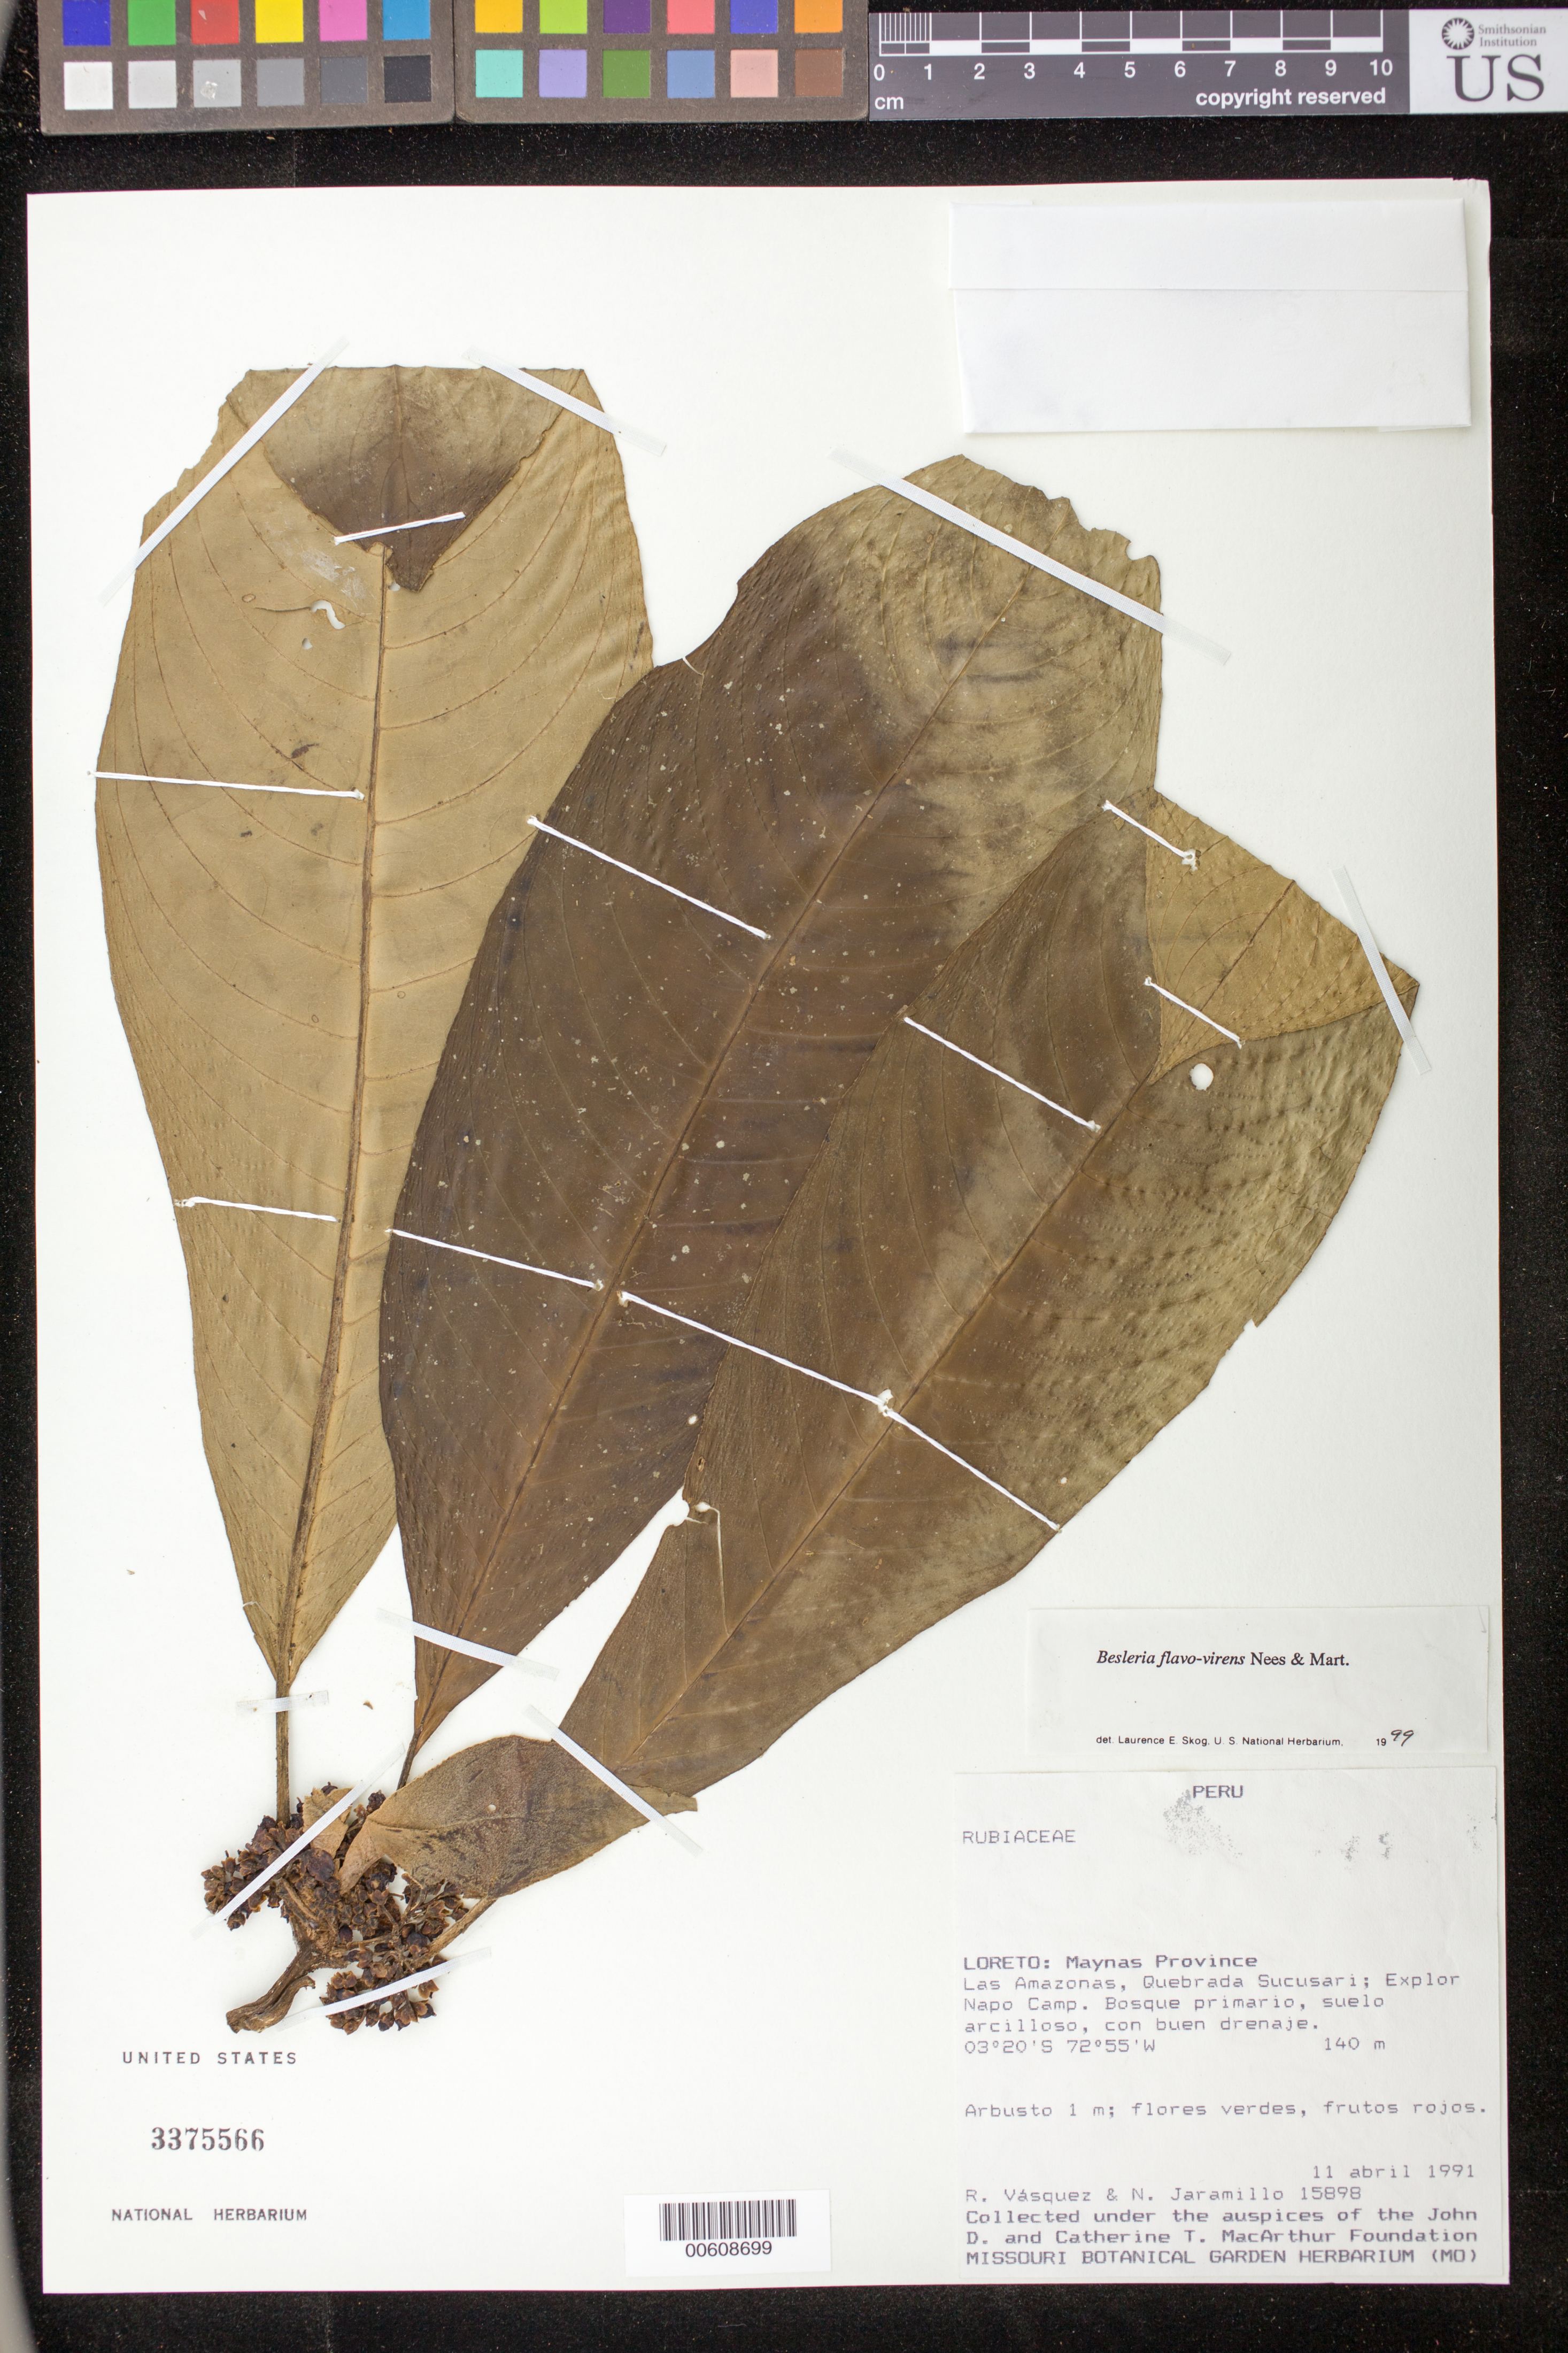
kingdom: Plantae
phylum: Tracheophyta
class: Magnoliopsida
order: Lamiales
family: Gesneriaceae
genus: Besleria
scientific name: Besleria flavo-virens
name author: Nees & Mart.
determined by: Skog, Laurence E.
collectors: R. Vásquez & N. Jaramillo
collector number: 15898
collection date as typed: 11 Apr 1991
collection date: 1991-04-11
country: Peru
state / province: Loreto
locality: Prov. Maynas; Las Amazonas, Quebrada Sucusari; Explor Napo Camp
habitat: Bosque primario, suelo arcilloso, con buen drenaje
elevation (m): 140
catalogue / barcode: US 3375566